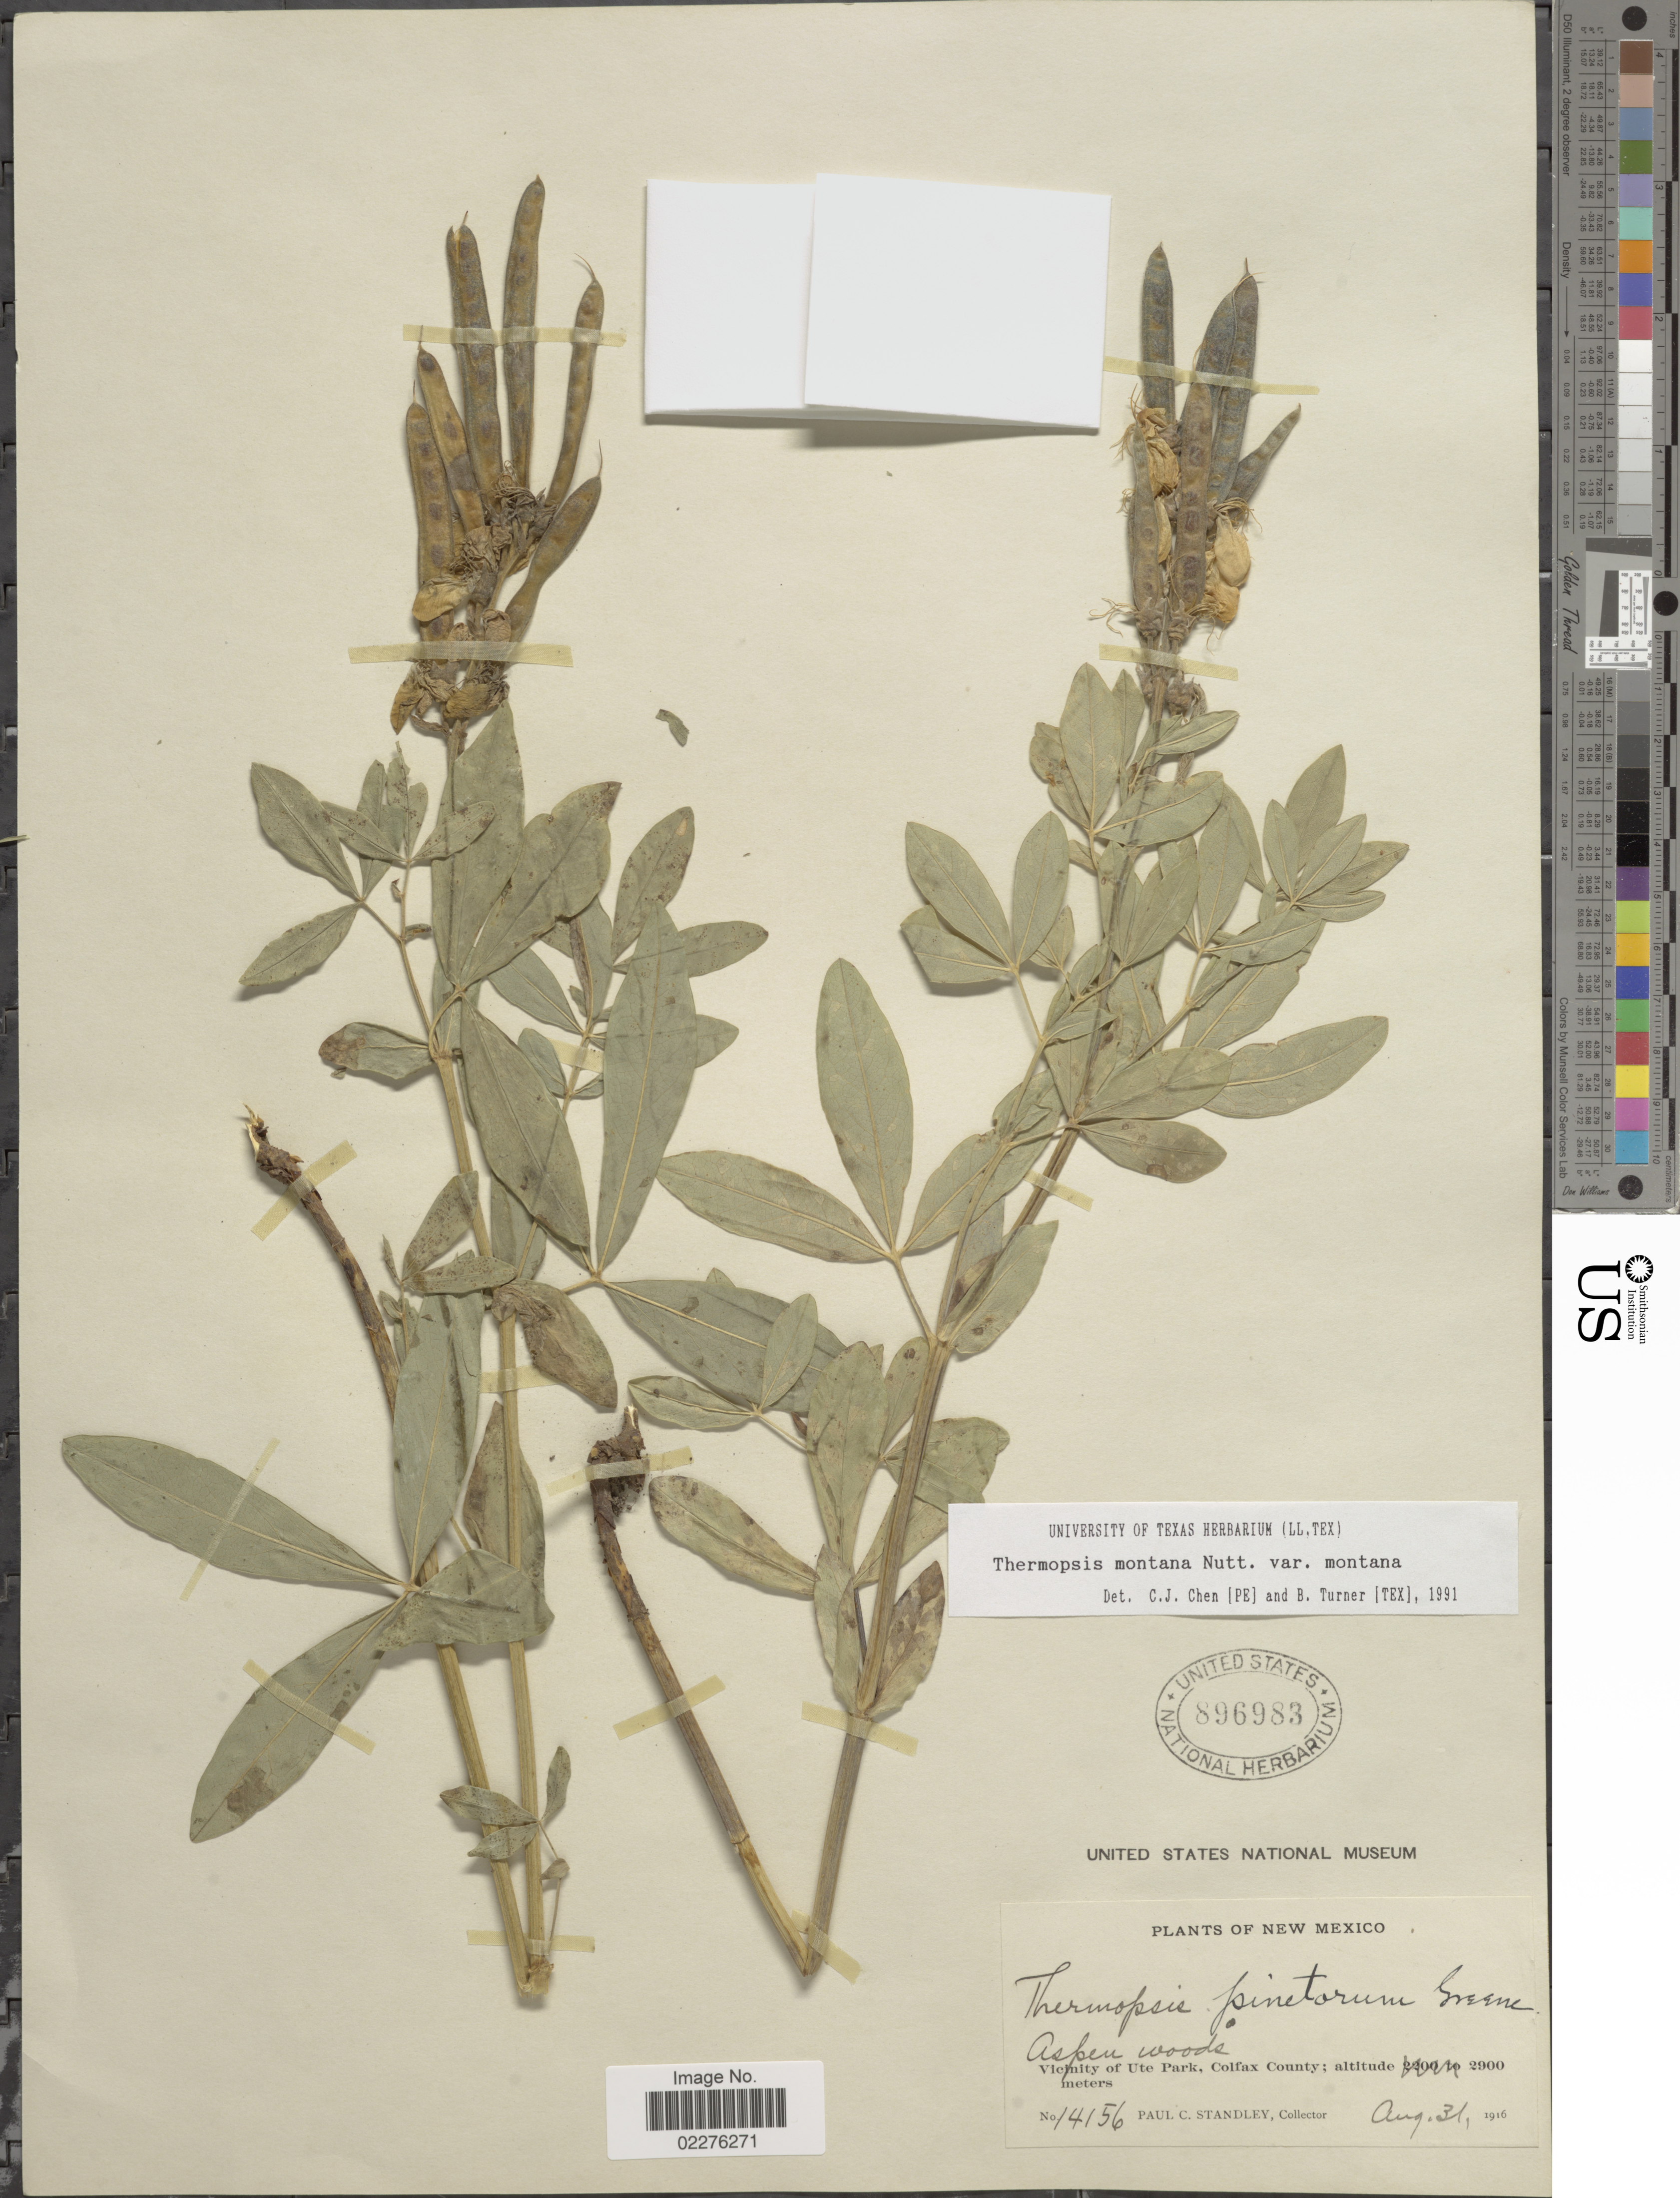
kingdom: Plantae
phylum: Tracheophyta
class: Magnoliopsida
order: Fabales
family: Fabaceae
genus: Thermopsis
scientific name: Thermopsis montana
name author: Nutt.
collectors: P. C. Standley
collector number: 14156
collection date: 1916-08-31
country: United States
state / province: New Mexico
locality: Aspen woods, Vicinity of Ute Park, Colfax County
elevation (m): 2900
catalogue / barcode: US 896983